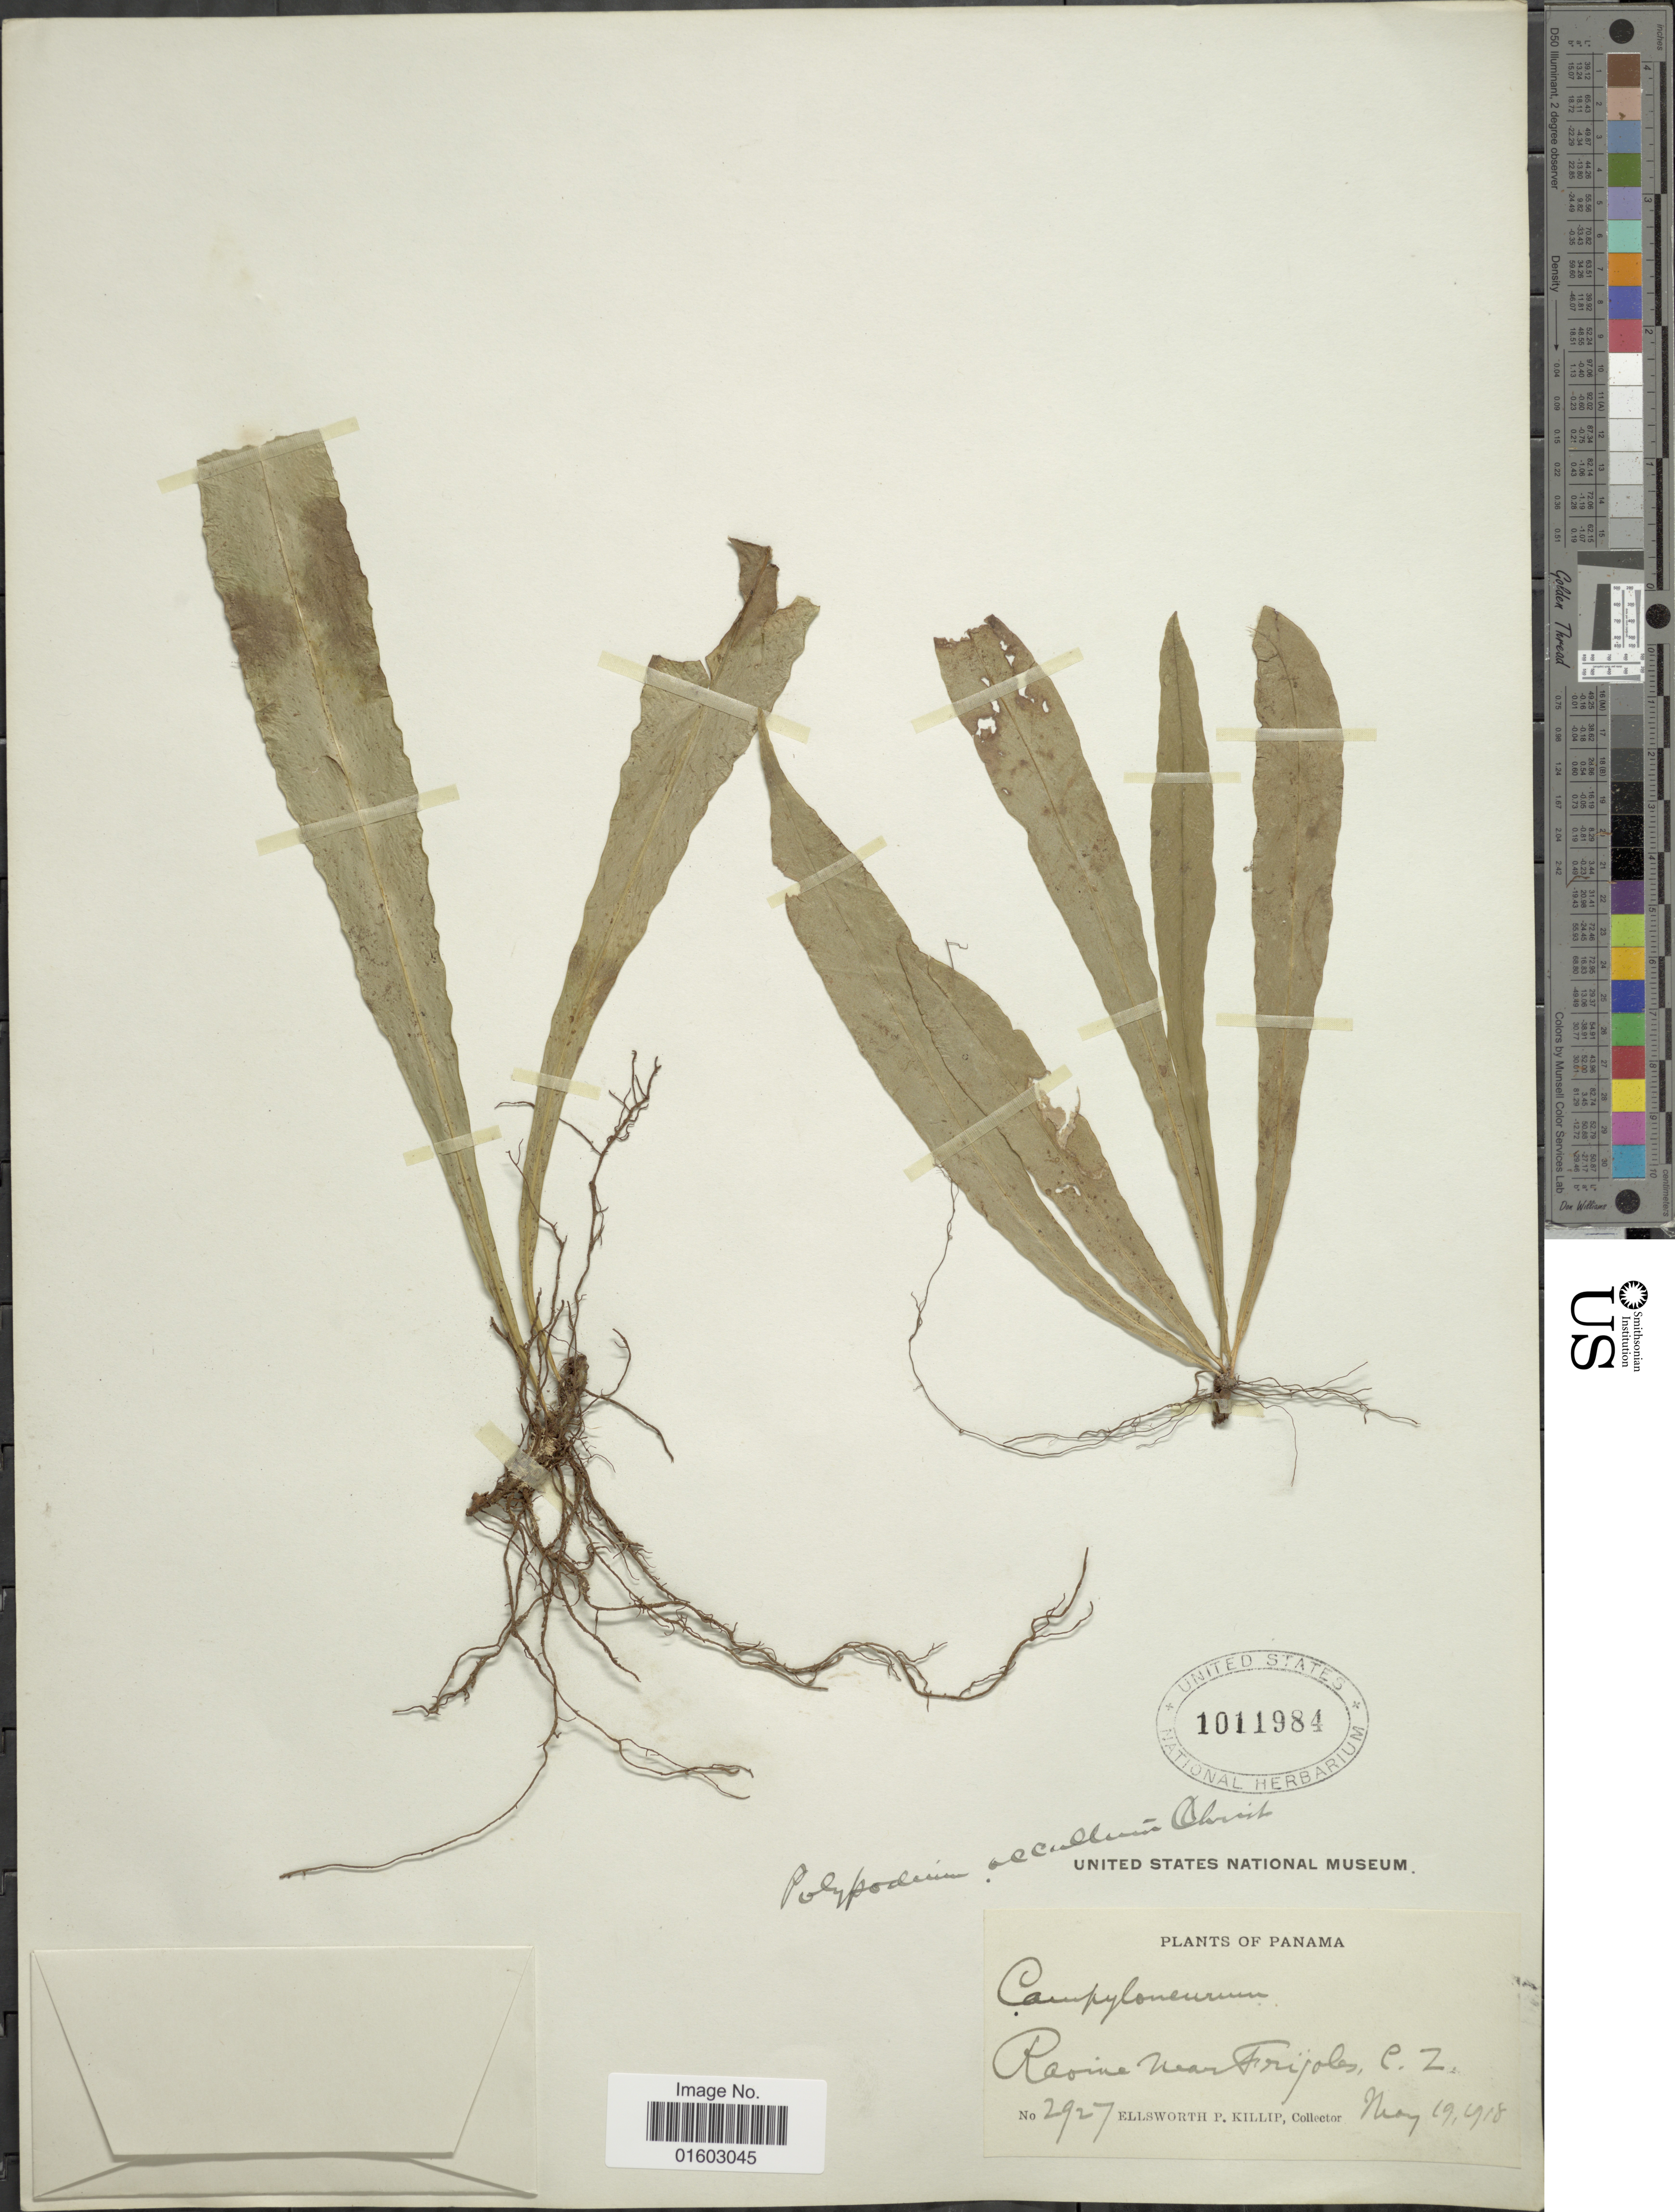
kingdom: Plantae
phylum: Tracheophyta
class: Polypodiopsida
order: Polypodiales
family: Polypodiaceae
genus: Campyloneurum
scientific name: Campyloneurum occultum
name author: (Christ) M. Mey. ex Lellinger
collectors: E. P. Killip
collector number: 2927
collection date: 1918-11-19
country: Panama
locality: Ravine near Fripoles, C. Z.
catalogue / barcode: US 1011984